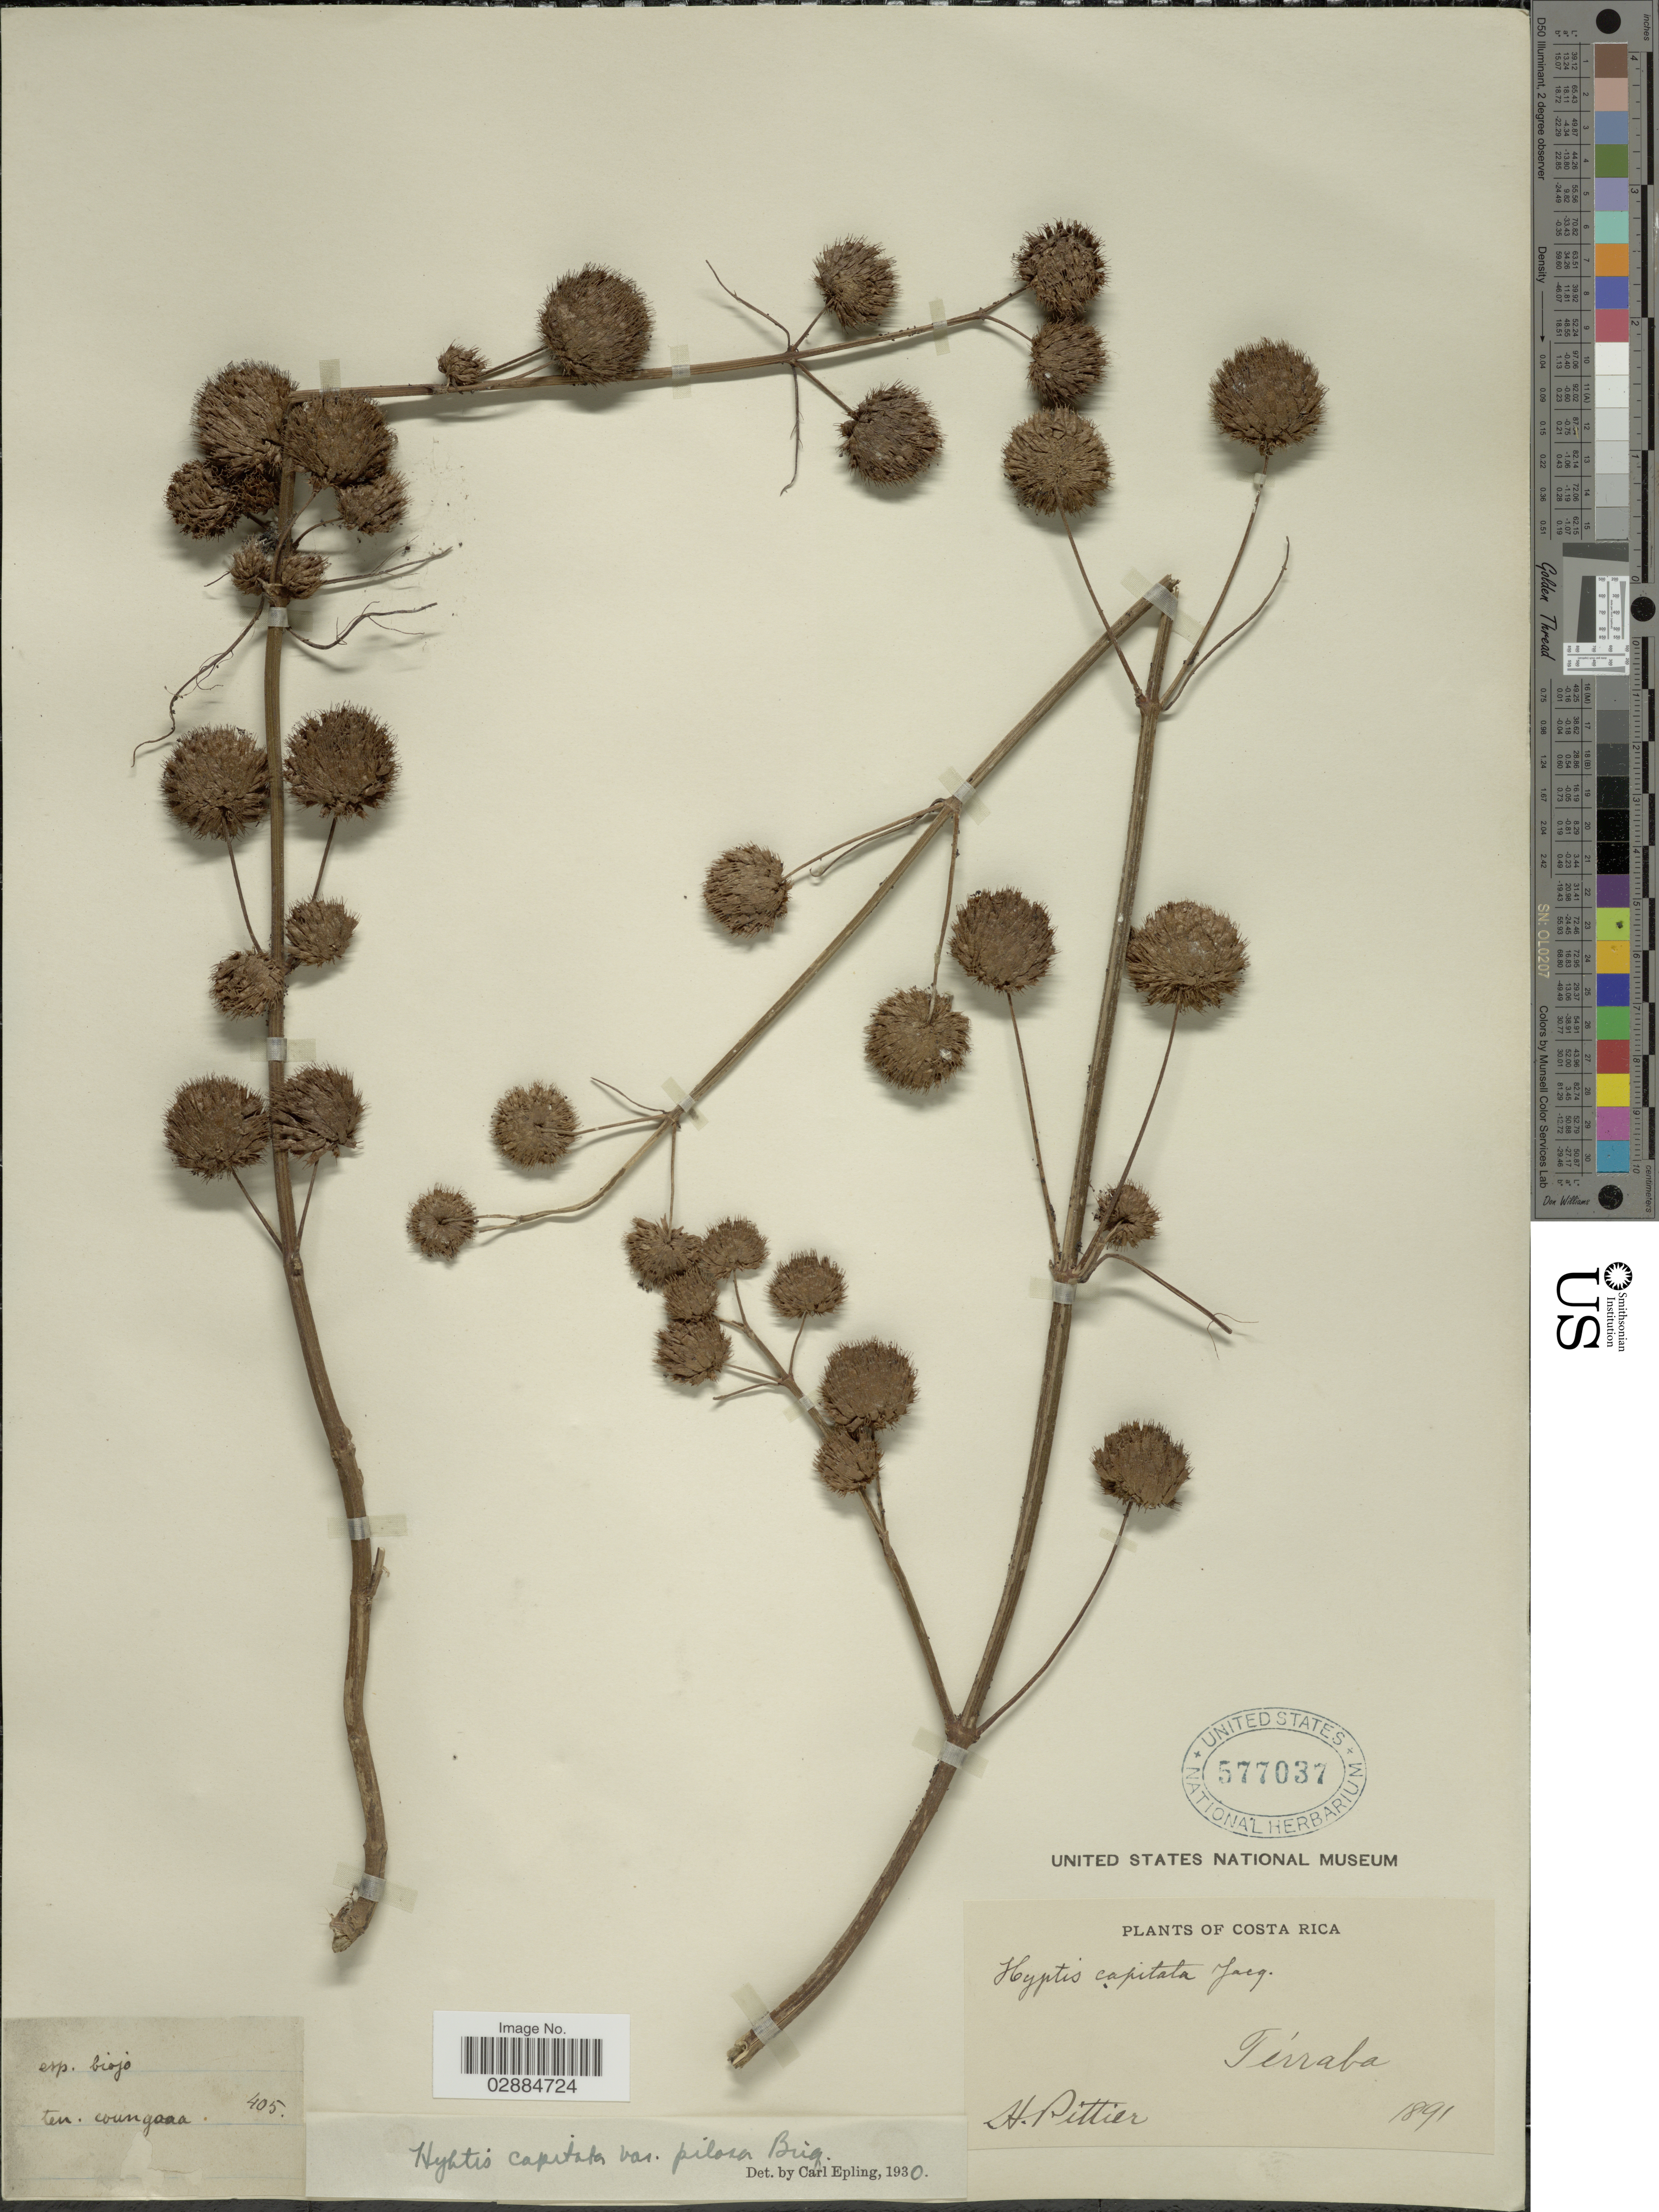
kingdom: Plantae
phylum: Tracheophyta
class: Magnoliopsida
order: Lamiales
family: Lamiaceae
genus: Hyptis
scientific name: Hyptis capitata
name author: Jacq.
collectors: H. F. Pittier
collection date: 1891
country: Costa Rica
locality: Térraba.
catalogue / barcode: US 577037